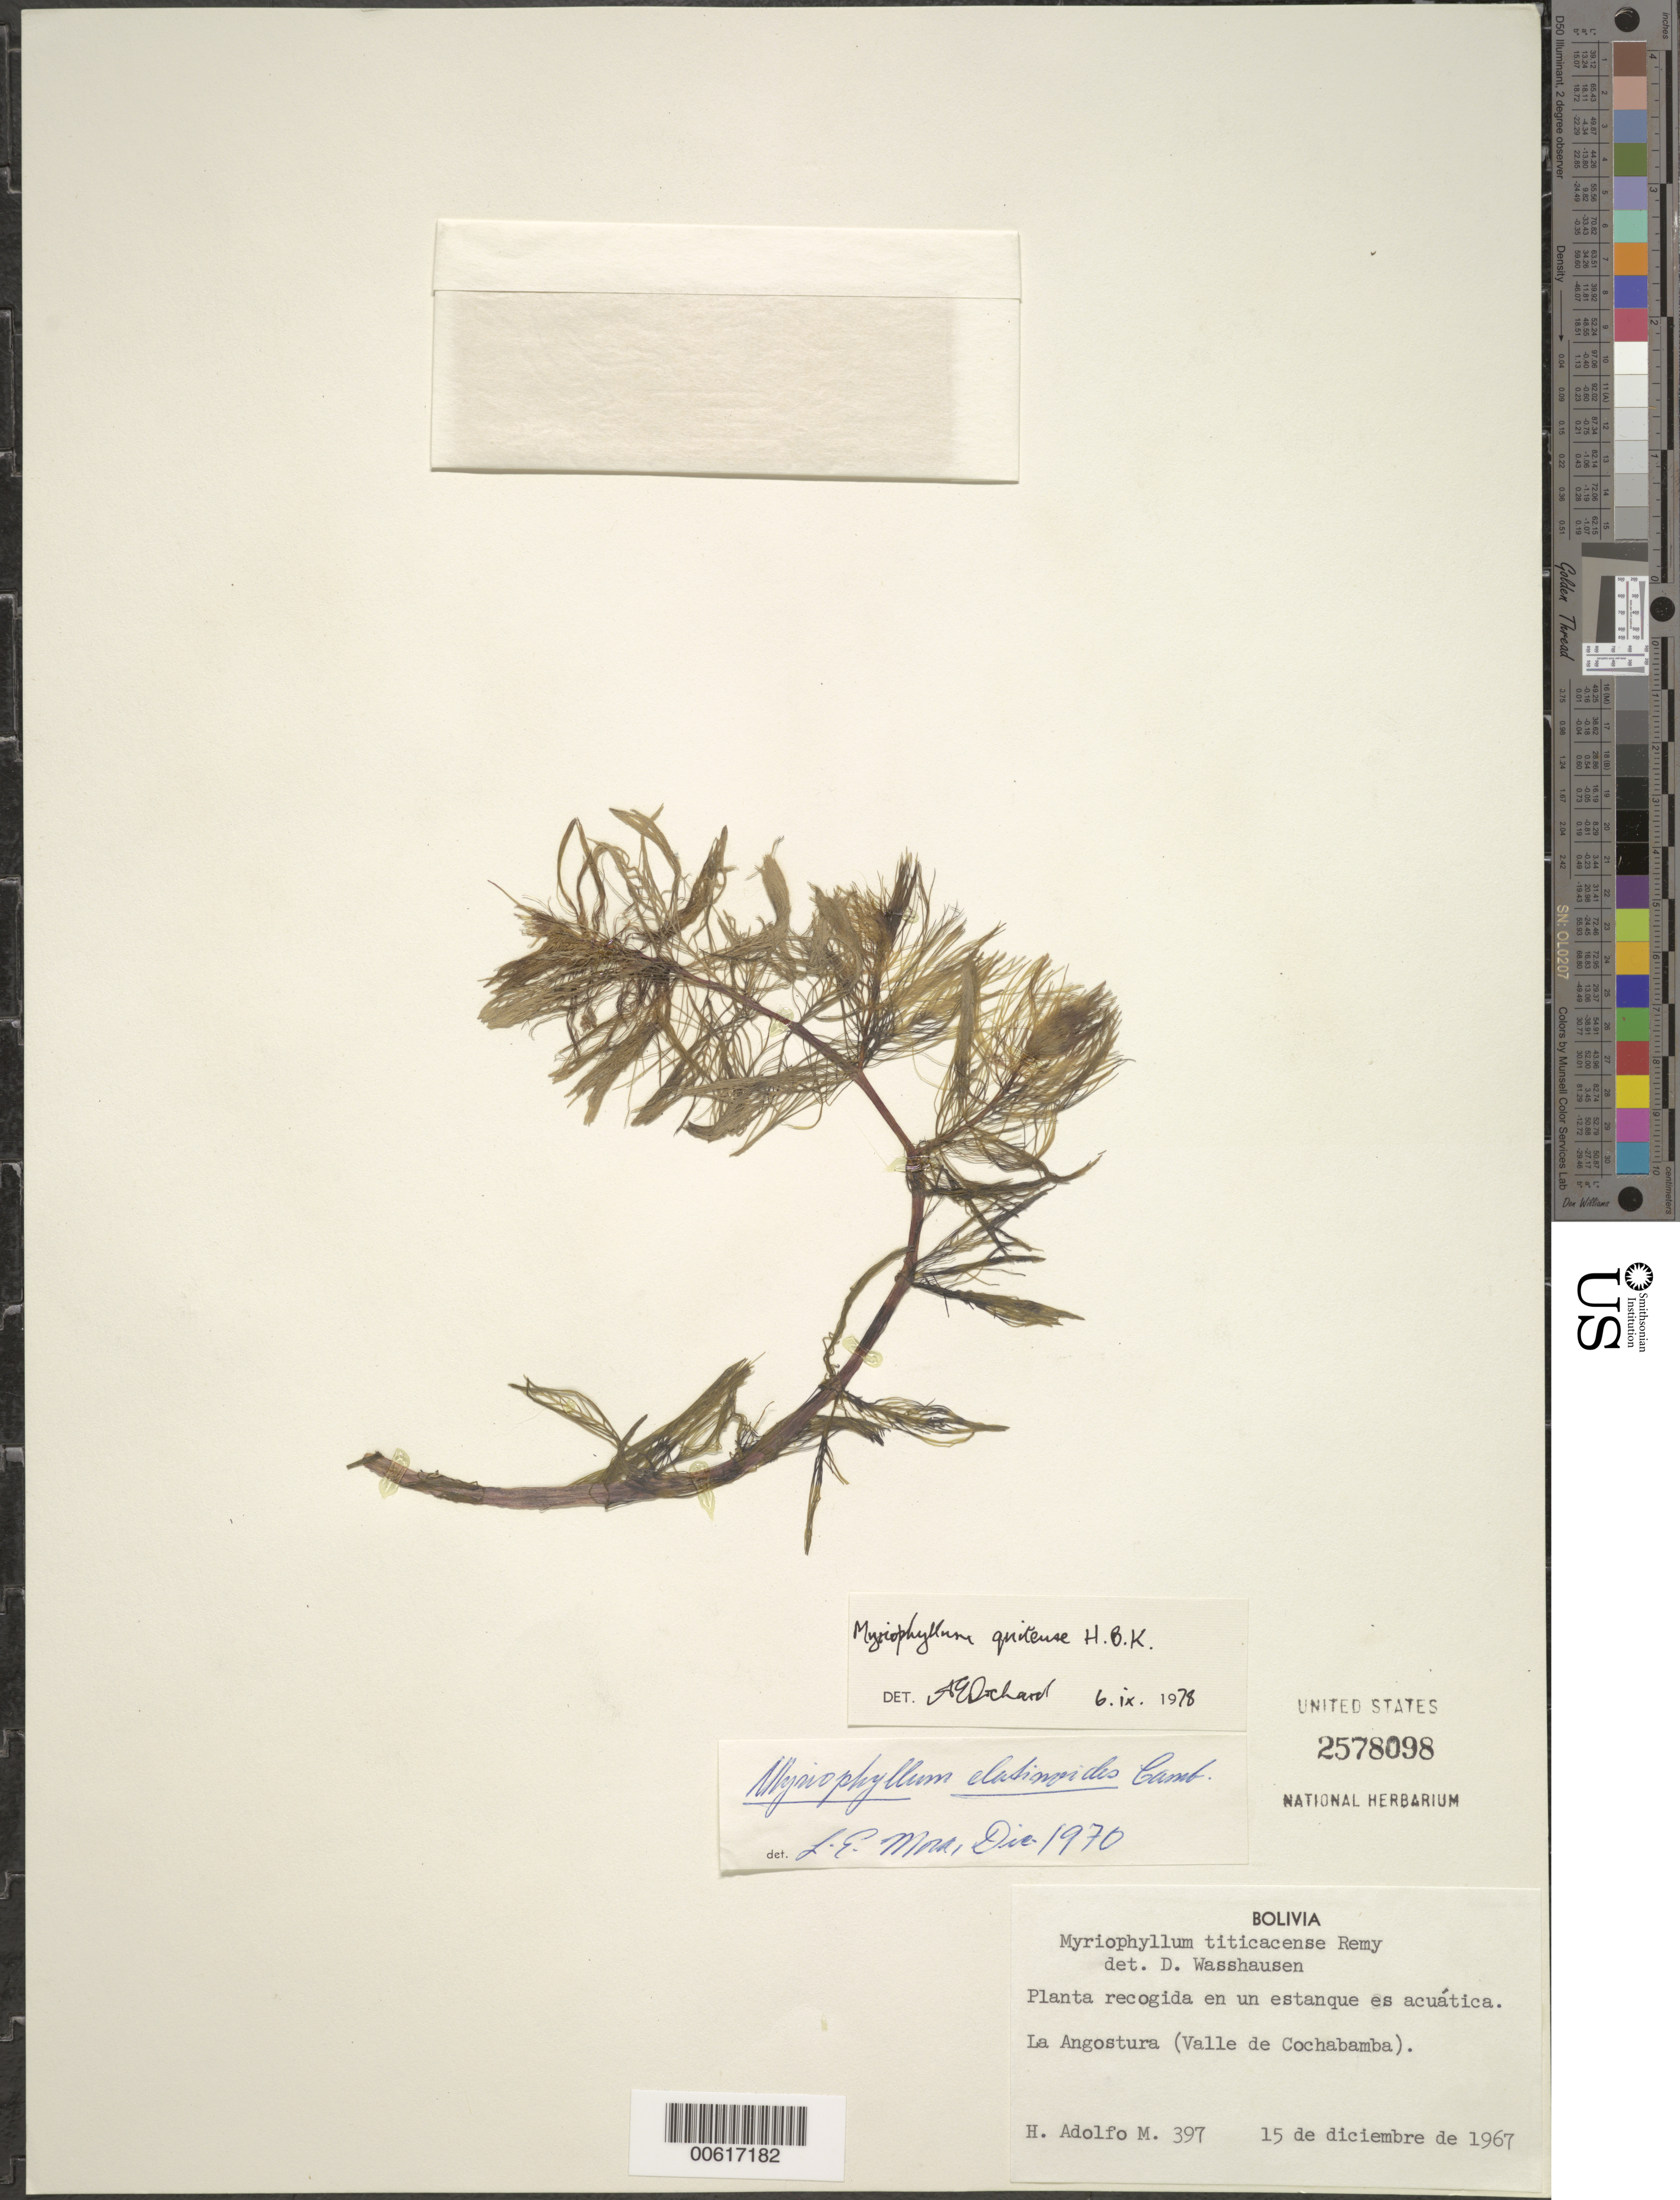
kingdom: Plantae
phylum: Tracheophyta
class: Magnoliopsida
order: Saxifragales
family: Haloragaceae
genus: Myriophyllum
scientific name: Myriophyllum quitense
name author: Kunth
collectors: Bro. Adolfo M.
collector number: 397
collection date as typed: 15 Dec 1967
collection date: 1967-12-15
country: Bolivia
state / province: Cochabamba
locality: La Angostura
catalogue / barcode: US 2578098